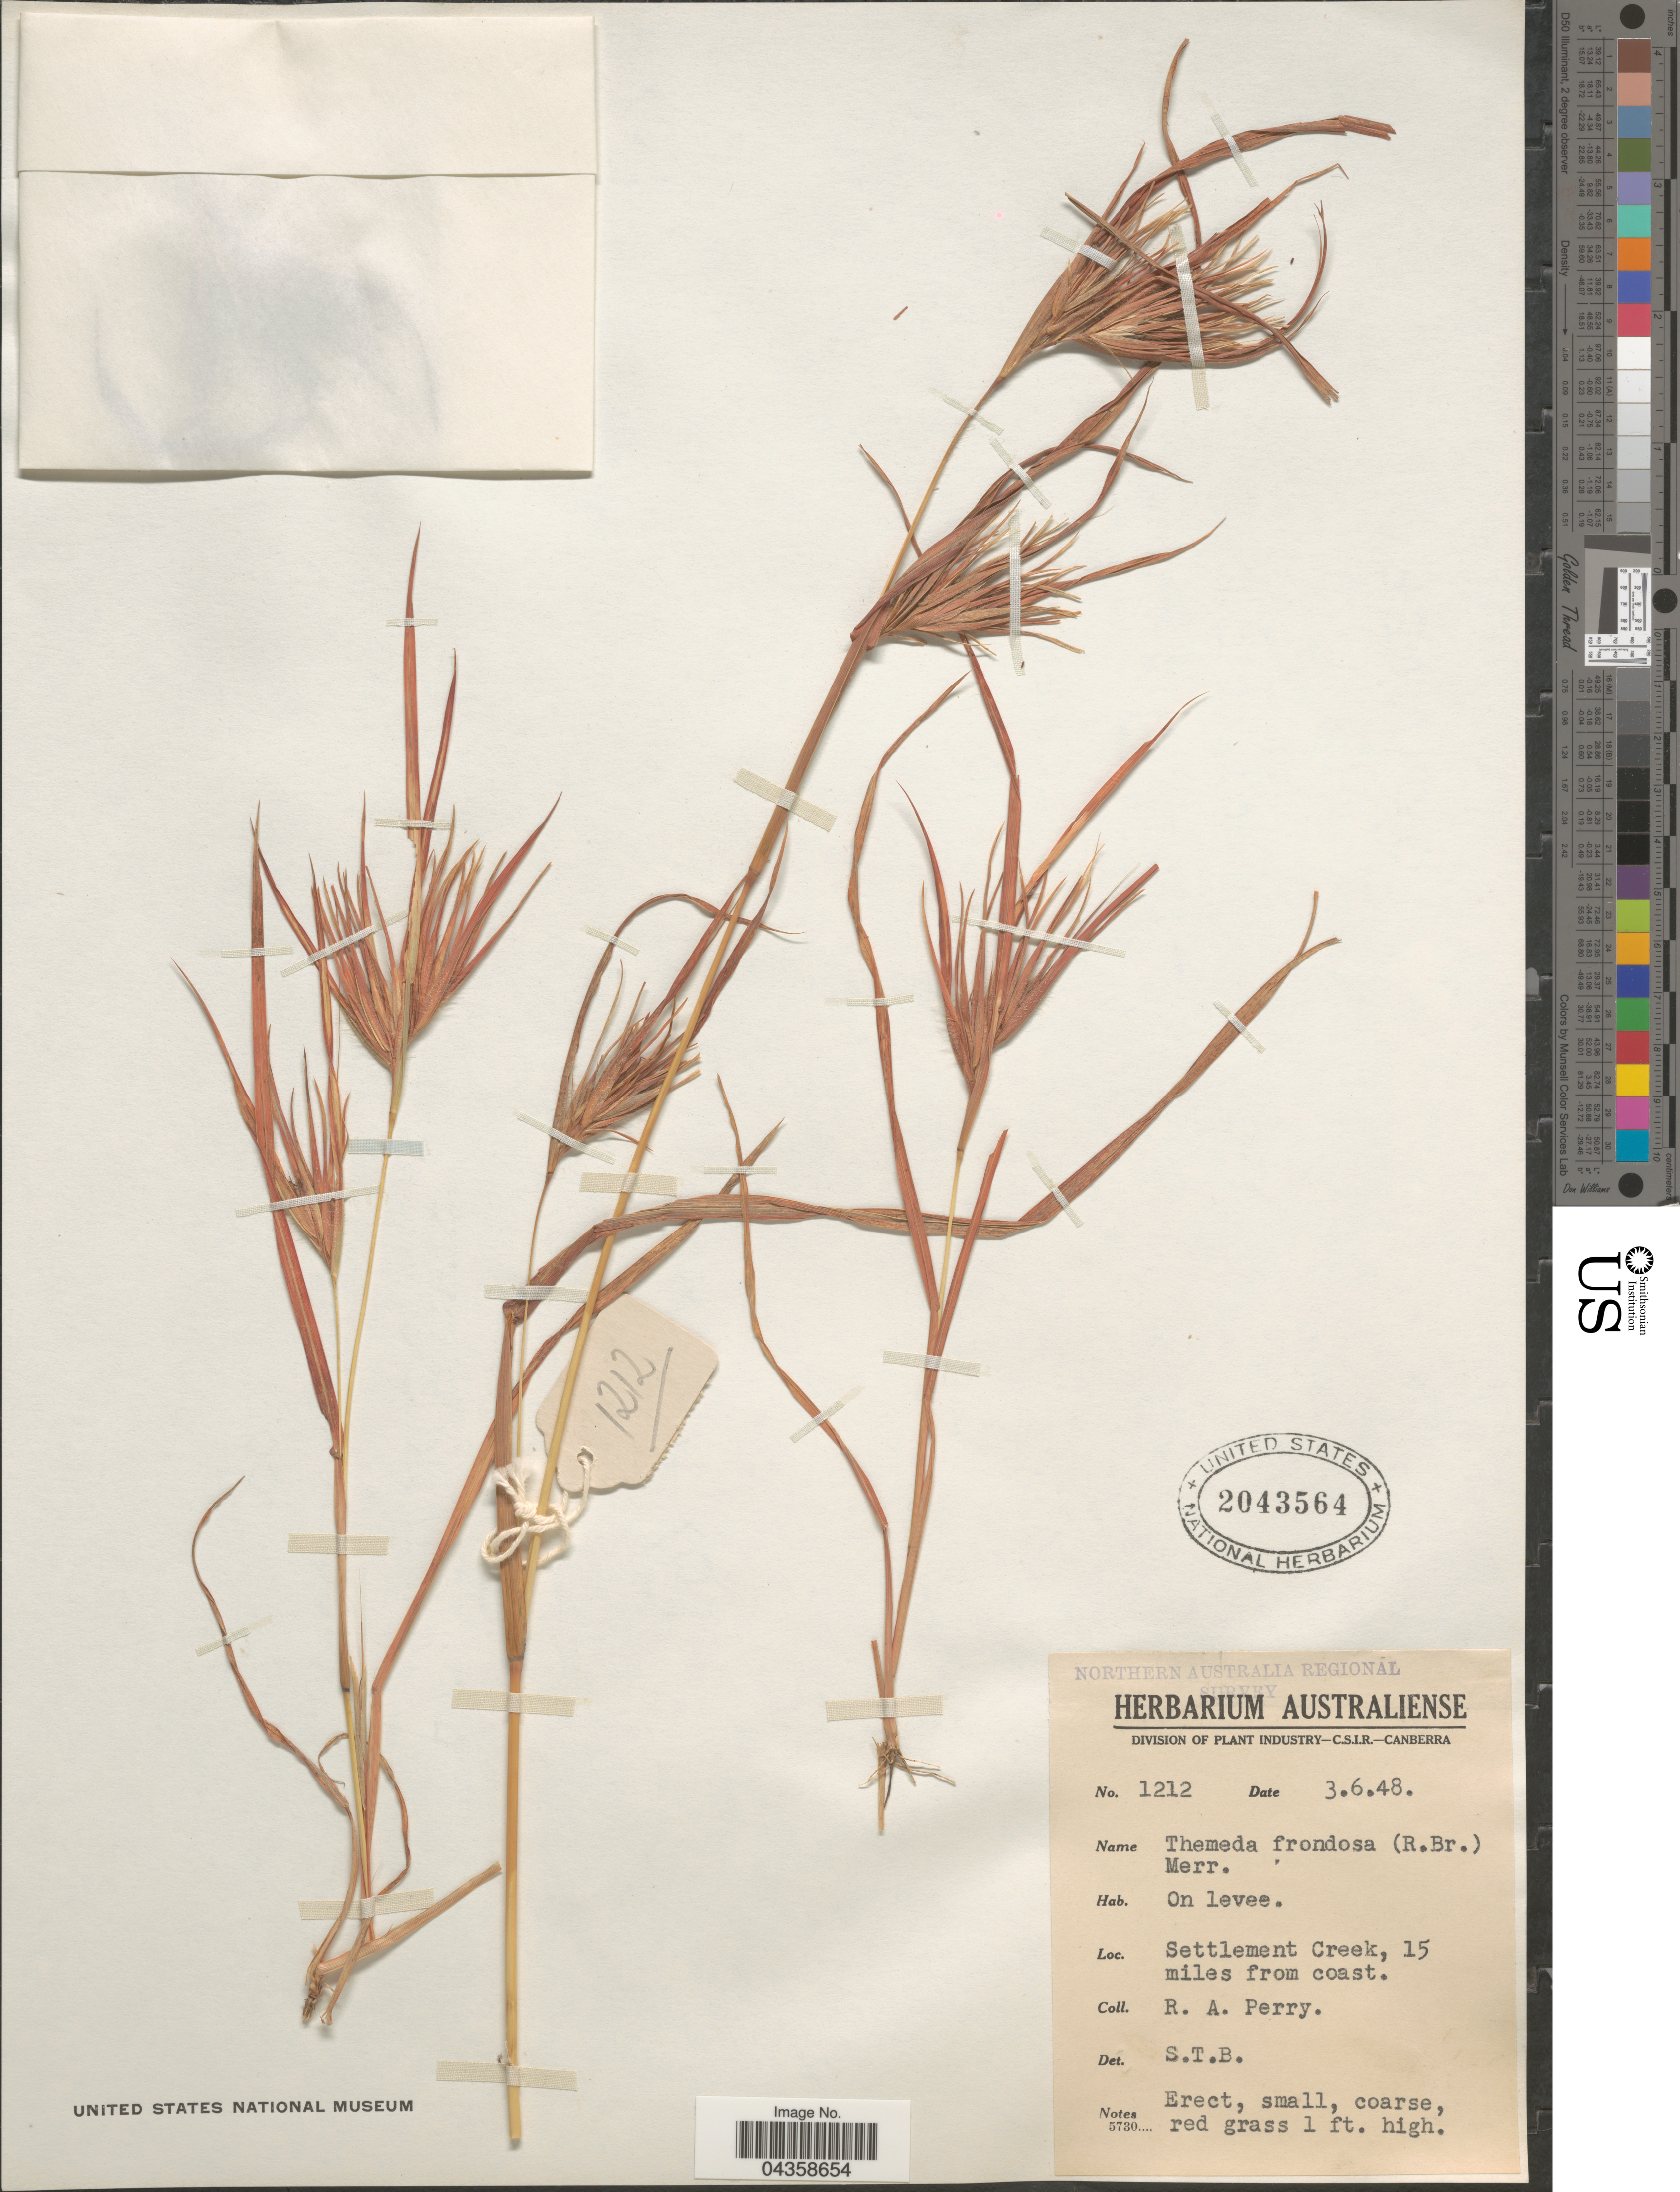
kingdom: Plantae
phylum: Tracheophyta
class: Liliopsida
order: Poales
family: Poaceae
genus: Themeda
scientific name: Themeda arguens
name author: (L.) Hack.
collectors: Perry, R. A.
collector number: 1212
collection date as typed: Transcribed d/m/y: 3/6/48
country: Australia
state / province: Queensland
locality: Northern Australia Regional Survey. Settlement Creek, 15 miles from coast.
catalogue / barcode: US 2043564